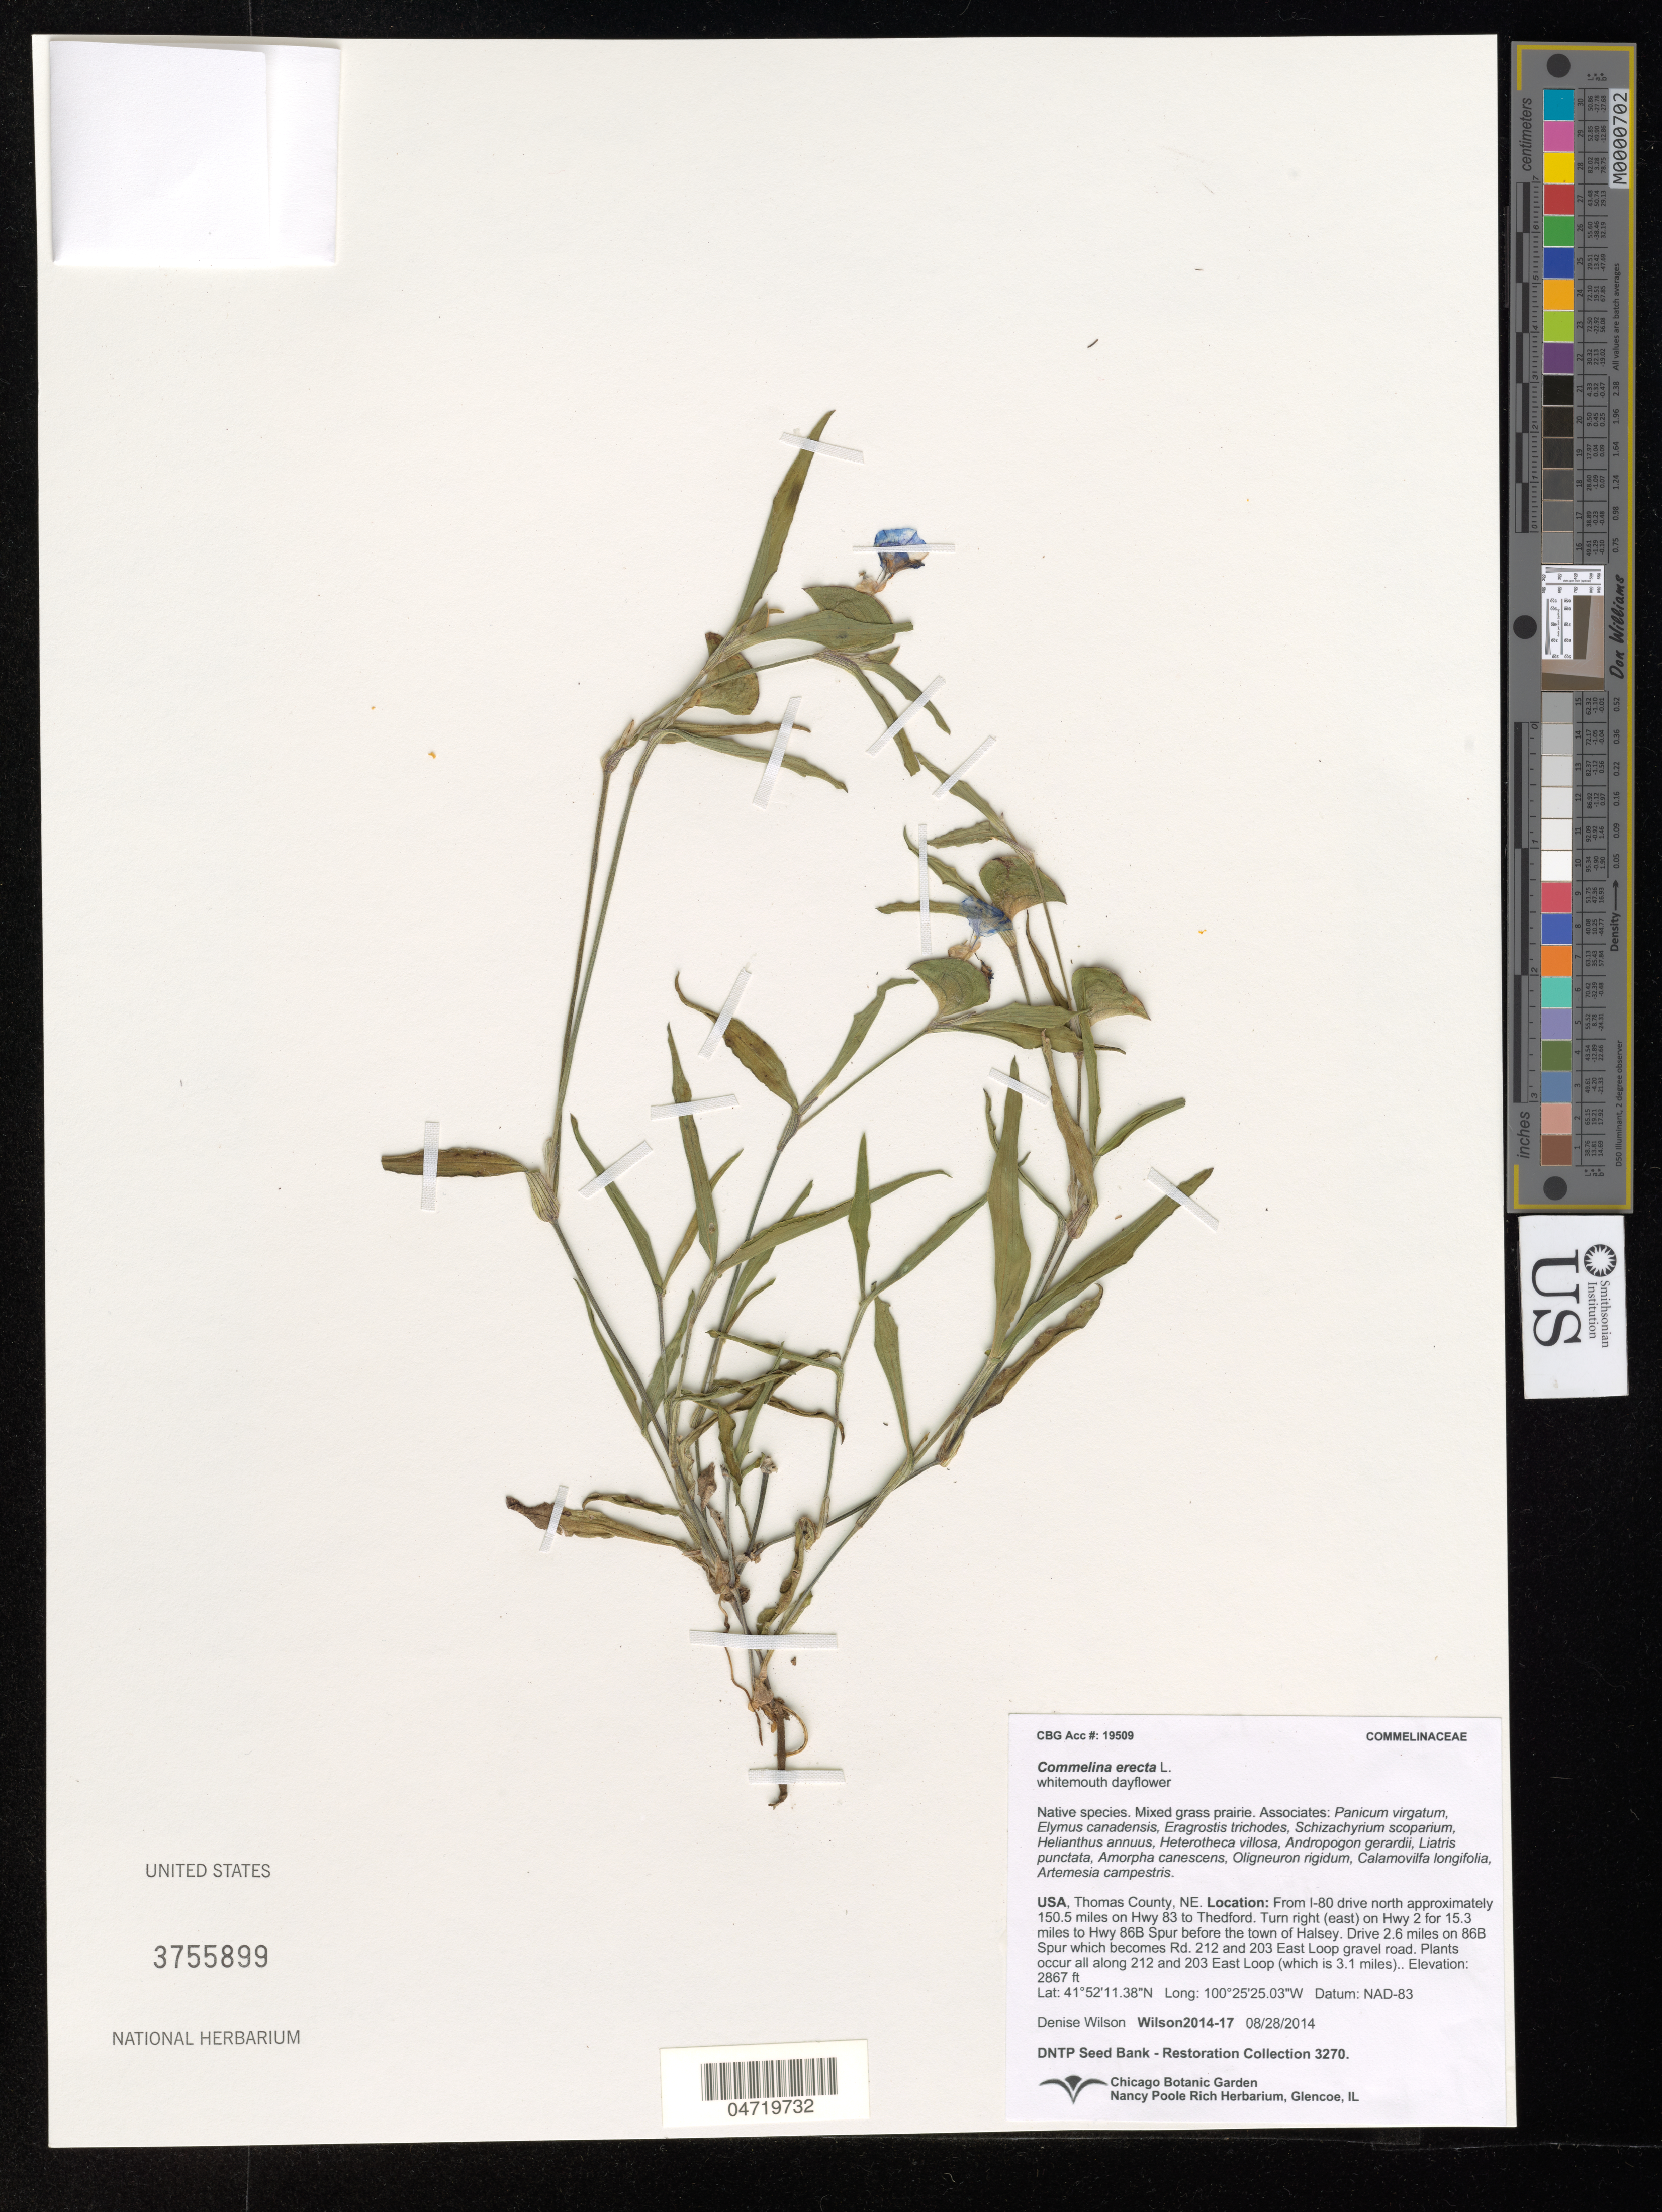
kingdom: Plantae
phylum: Tracheophyta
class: Liliopsida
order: Commelinales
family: Commelinaceae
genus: Commelina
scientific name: Commelina erecta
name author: L.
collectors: D. Wilson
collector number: Wilson2014-17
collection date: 2014-08-28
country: United States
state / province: Nebraska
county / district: Thomas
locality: From 1-80 drive N approximately 150.5 miles on Hwy 83 to Thedford, turn right on Hwy 2 for 16.3 miles to Hwy 86B Supr before the town of Halsey. Drive 2.6 miles on 86B spurwhich becomes Rd. 212 to 203 Loop (which is 3.1 miles).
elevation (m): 874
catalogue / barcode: US 3755899